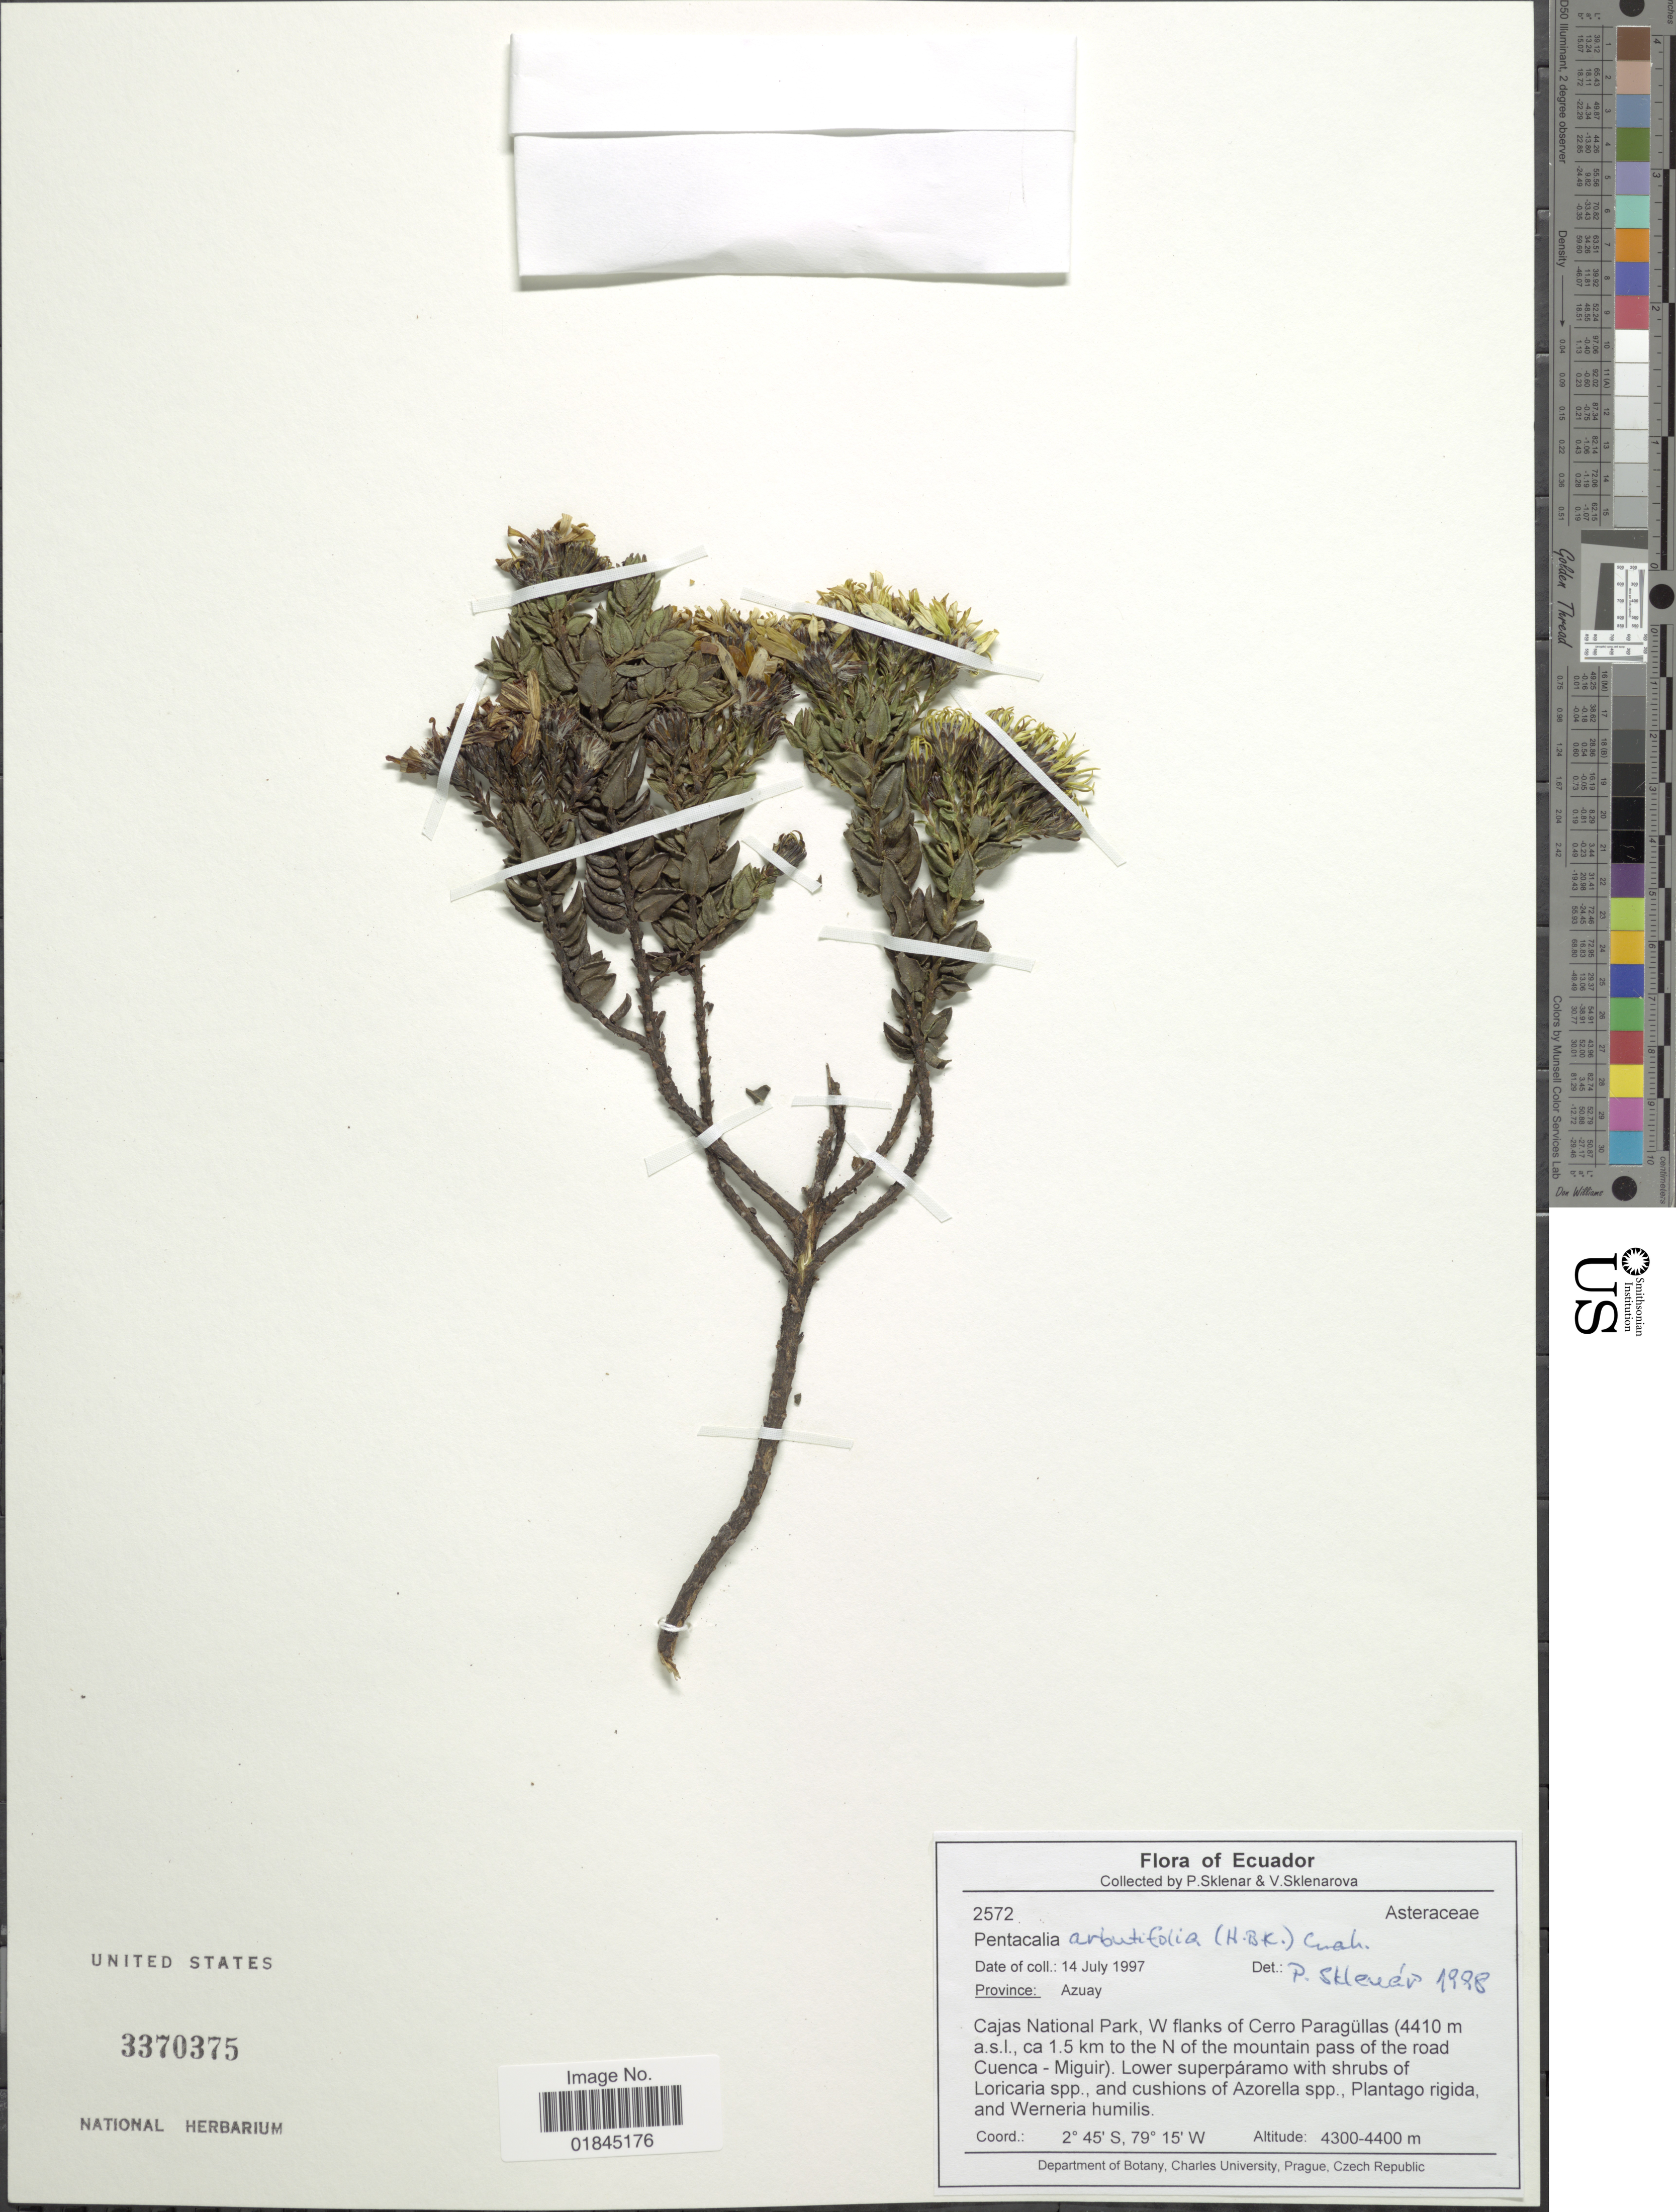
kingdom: Plantae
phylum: Tracheophyta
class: Magnoliopsida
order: Asterales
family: Asteraceae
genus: Pentacalia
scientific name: Pentacalia arbutifolia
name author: (Kunth) Cuatrec.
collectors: P. Sklenár & V. Sklenárová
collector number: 2572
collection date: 1997-07-14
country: Ecuador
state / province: Azuay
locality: Province: Azuay. Cajas National Park, W flanks of Cerro Paragüllas (4410 m a.s.l., ca. 1.5 km to the N of the mountain pass of the road Cuenca-Miguir)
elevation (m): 4300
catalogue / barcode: US 3370375